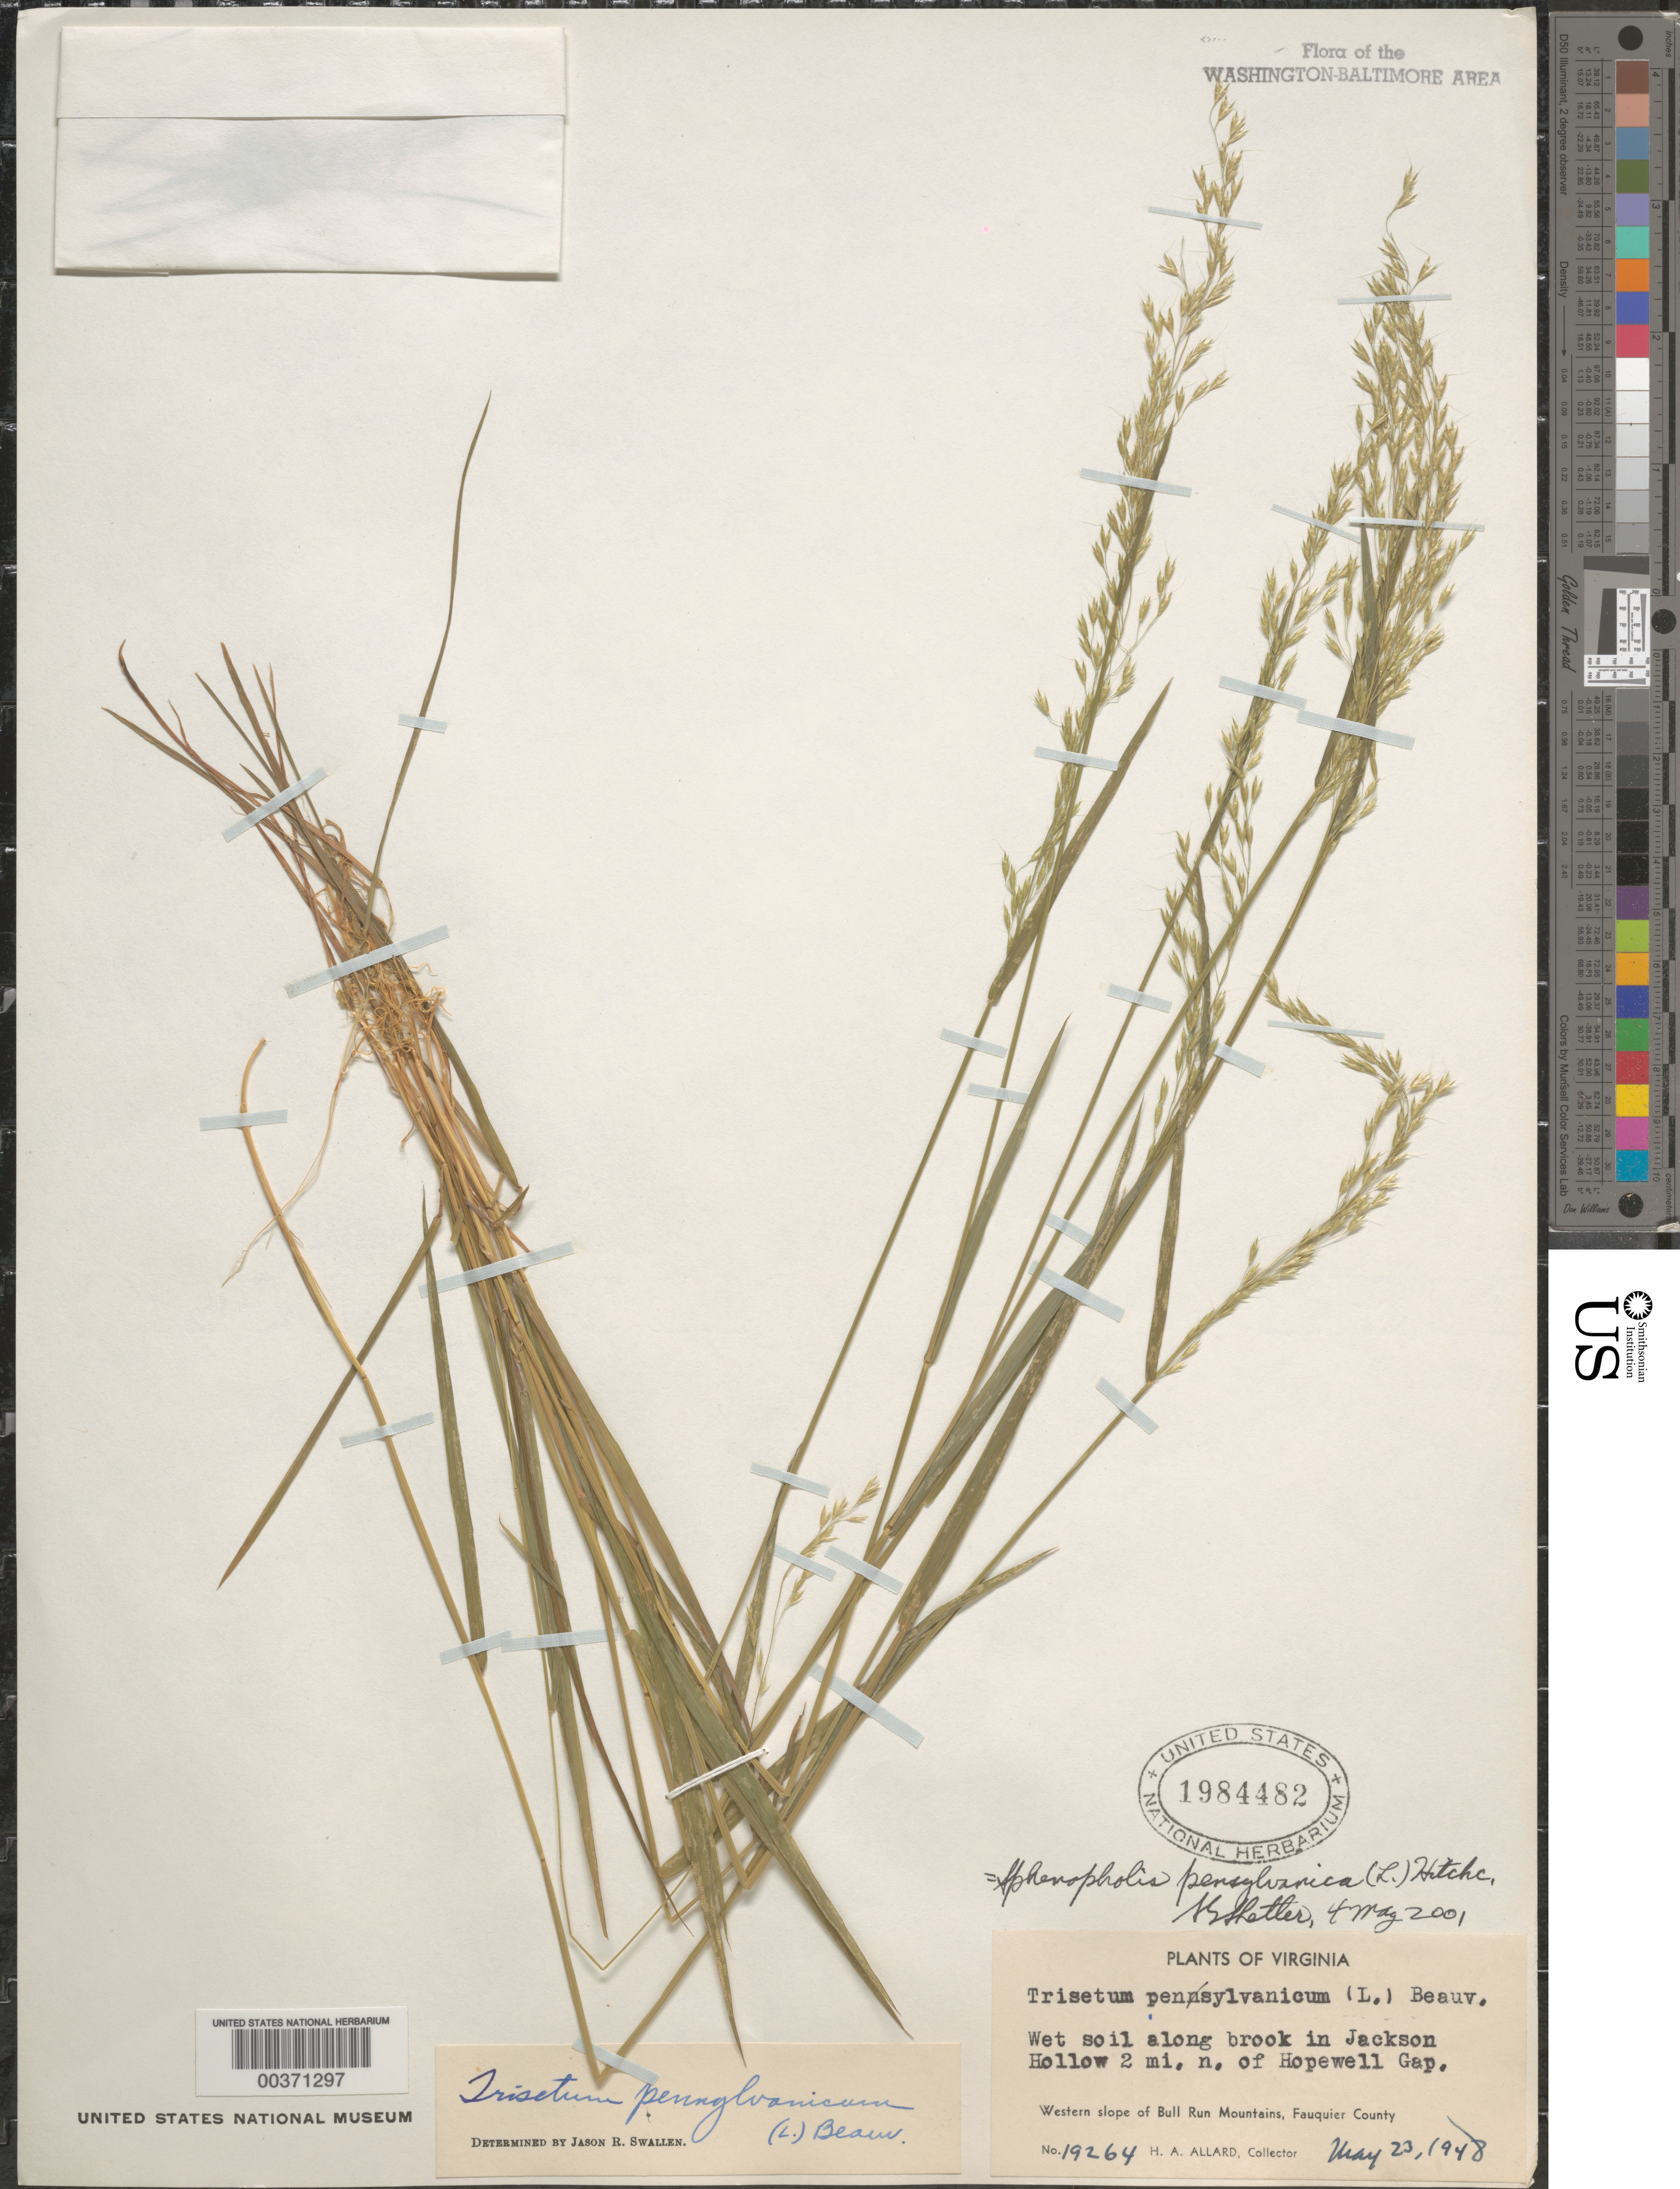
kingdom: Plantae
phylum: Tracheophyta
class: Liliopsida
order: Poales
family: Poaceae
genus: Sphenopholis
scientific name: Sphenopholis pensylvanica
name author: (L.) Hitchc.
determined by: Shetler, Stanwyn G., (US), NMNH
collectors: H. A. Allard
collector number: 19264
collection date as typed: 23 May 1948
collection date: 1948-05-23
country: United States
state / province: Virginia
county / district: Fauquier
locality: North of Hopewell Gap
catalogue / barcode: US 1984482